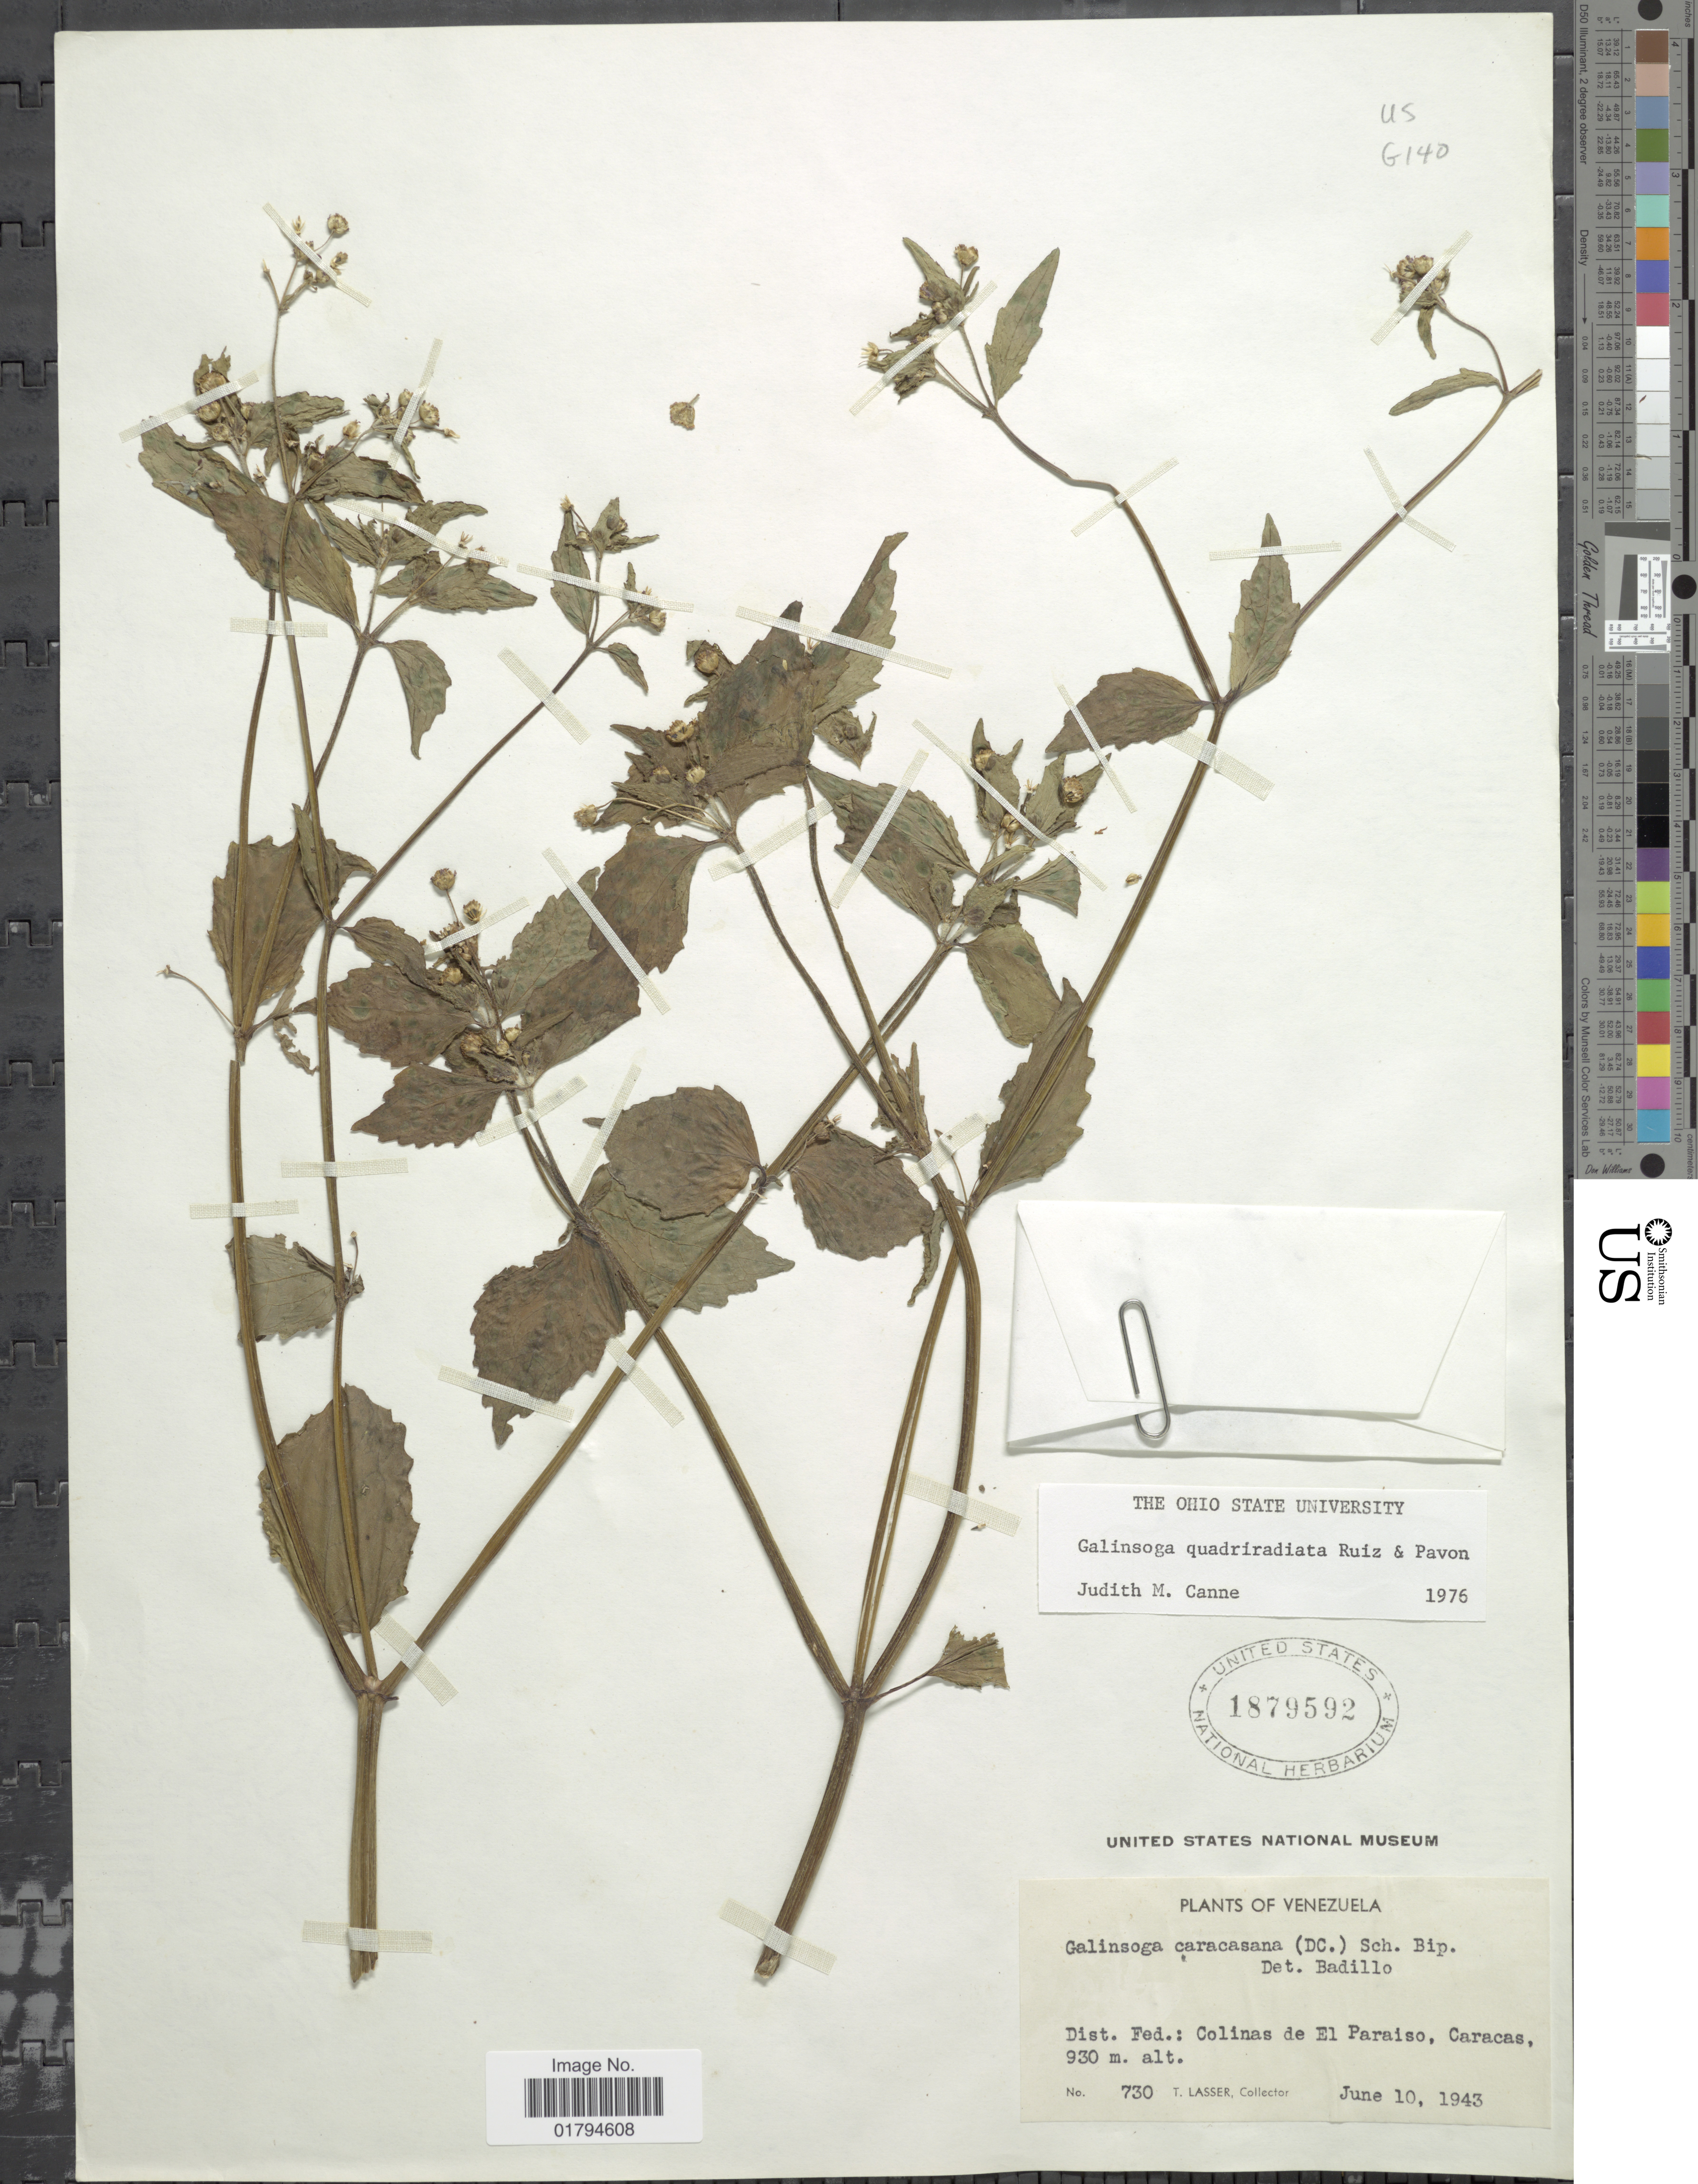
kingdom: Plantae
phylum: Tracheophyta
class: Magnoliopsida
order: Asterales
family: Asteraceae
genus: Galinsoga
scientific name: Galinsoga quadriradiata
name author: Ruiz & Pav.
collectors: T. Lasser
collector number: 730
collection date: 1943-06-10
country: Venezuela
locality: Dist. Fed.: Colinas de El Paraiso, Caracas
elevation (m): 930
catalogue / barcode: US 1879592